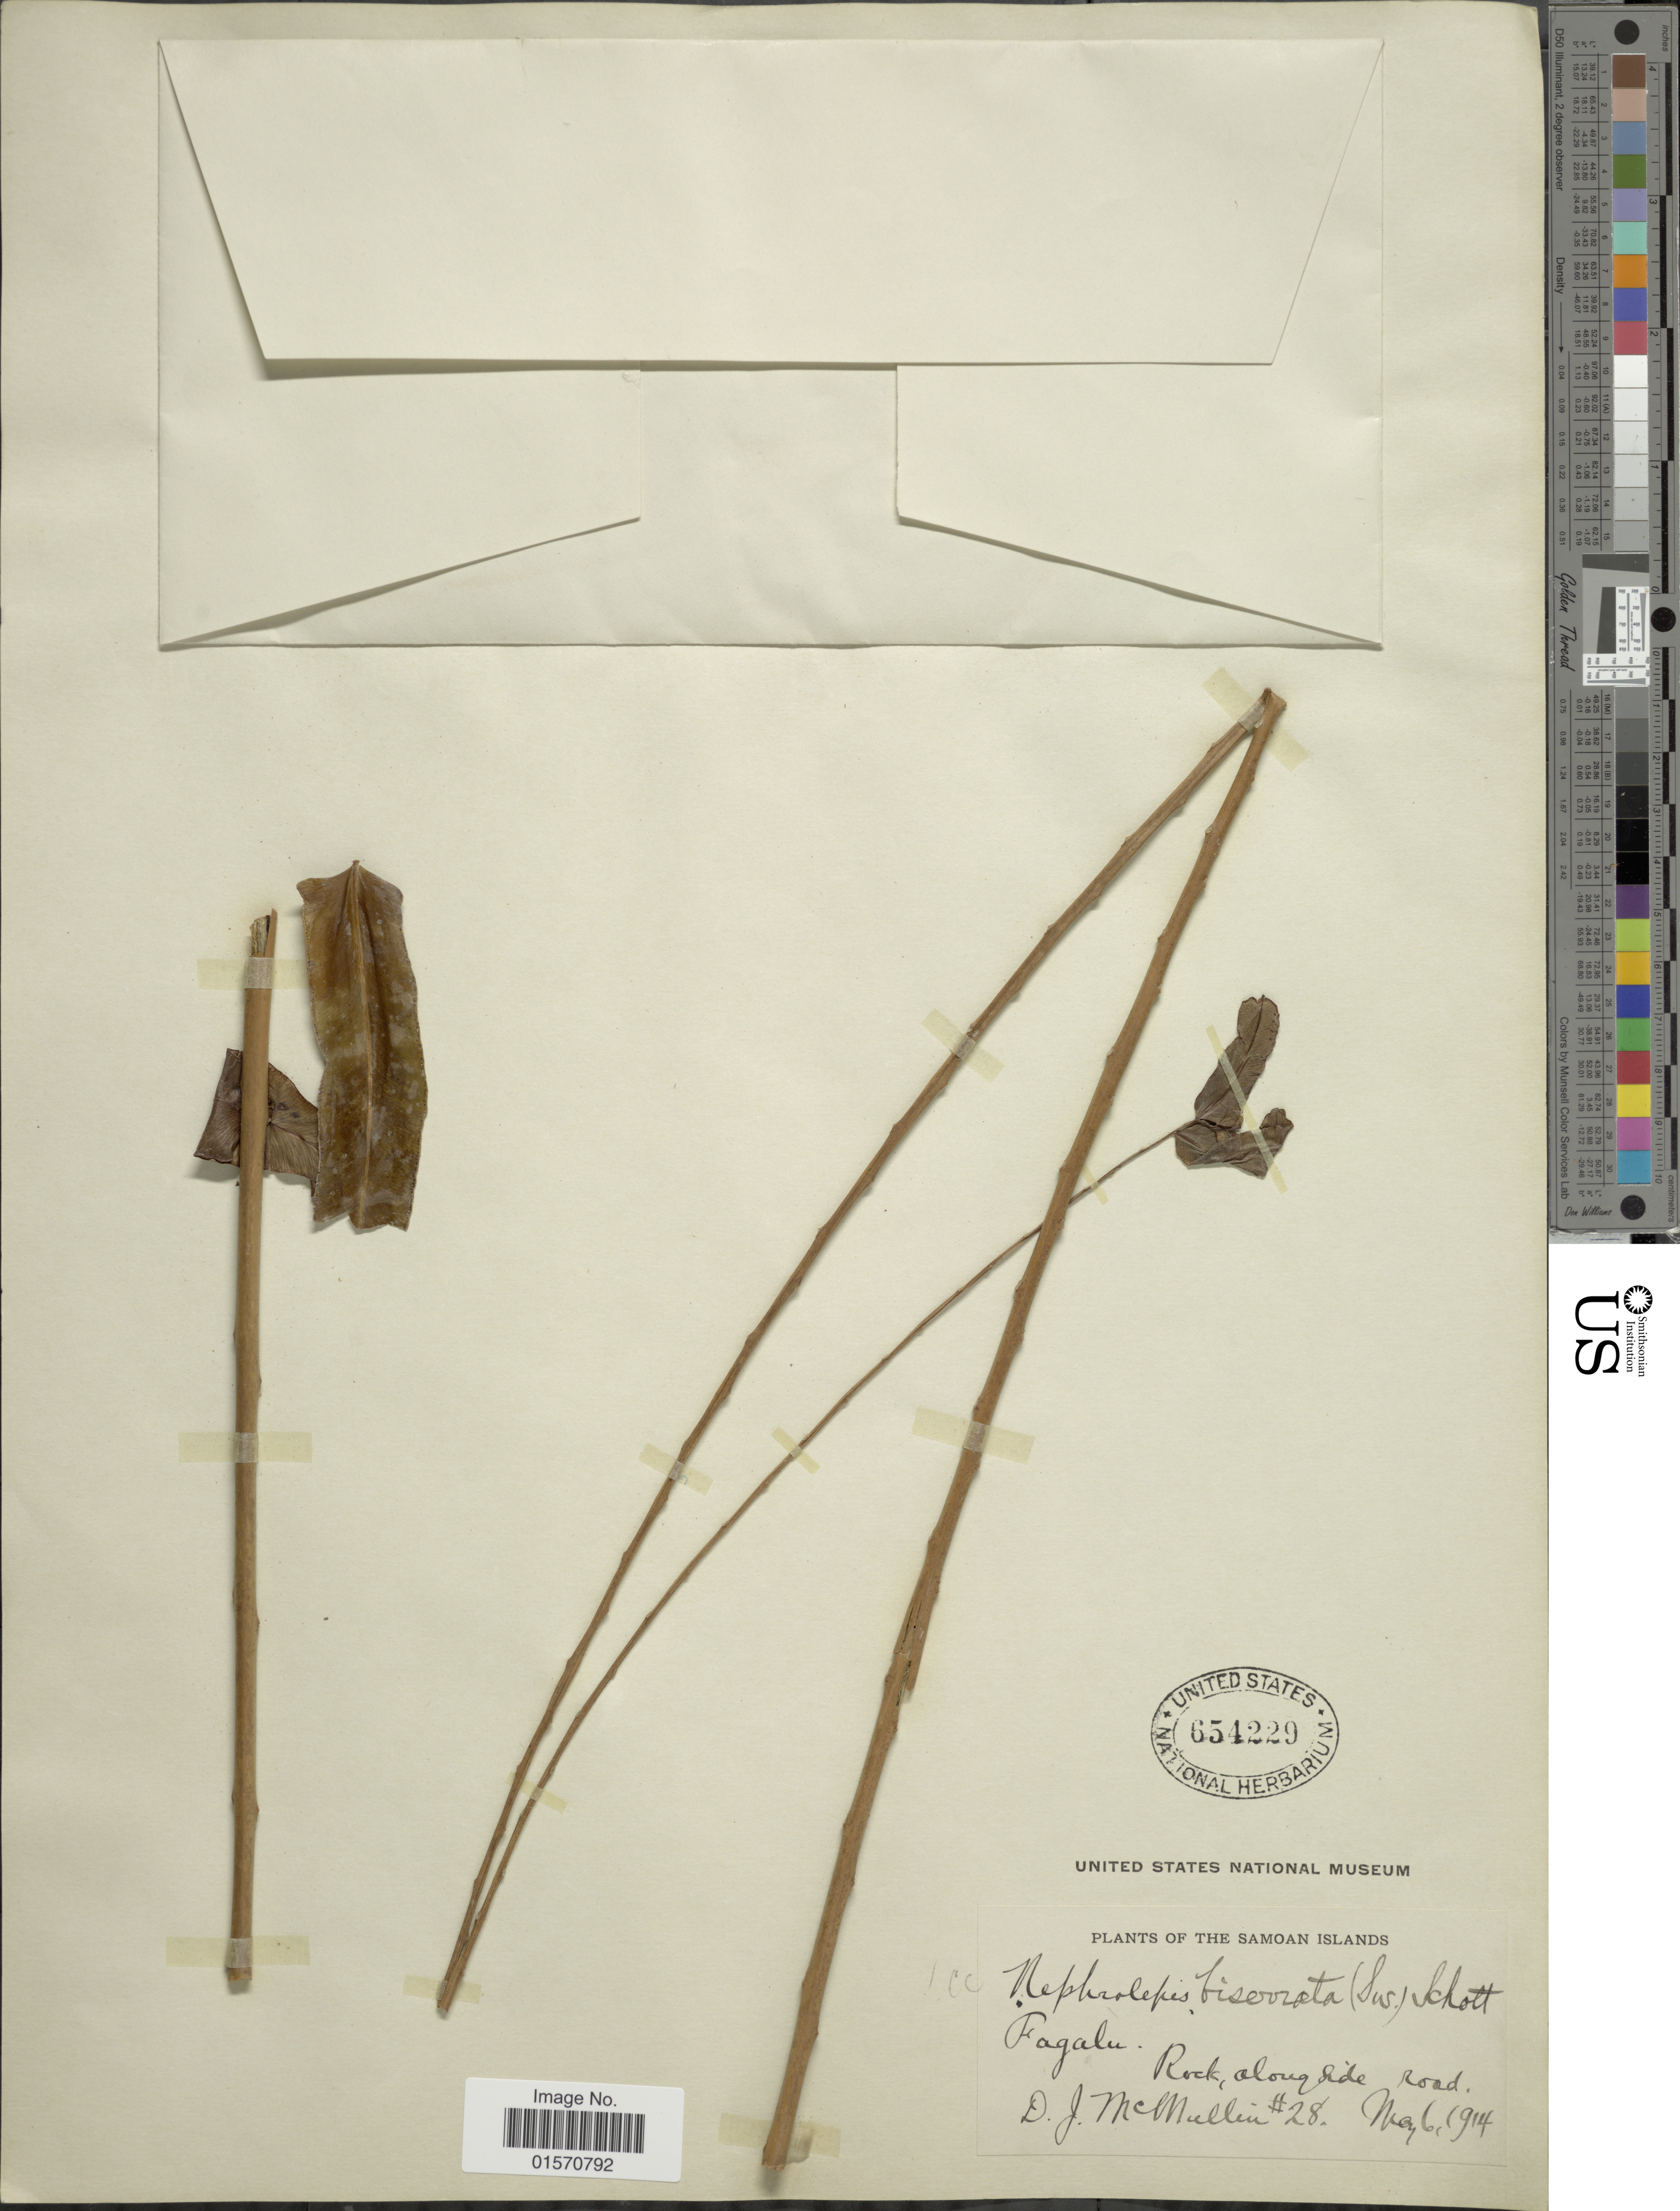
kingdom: Plantae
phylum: Tracheophyta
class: Polypodiopsida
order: Polypodiales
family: Nephrolepidaceae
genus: Nephrolepis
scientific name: Nephrolepis biserrata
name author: (Sw.) Schott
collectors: D. McMullin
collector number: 28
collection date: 1914-05-06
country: American Samoa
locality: Fagalu. Samoan Islands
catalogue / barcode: US 654229